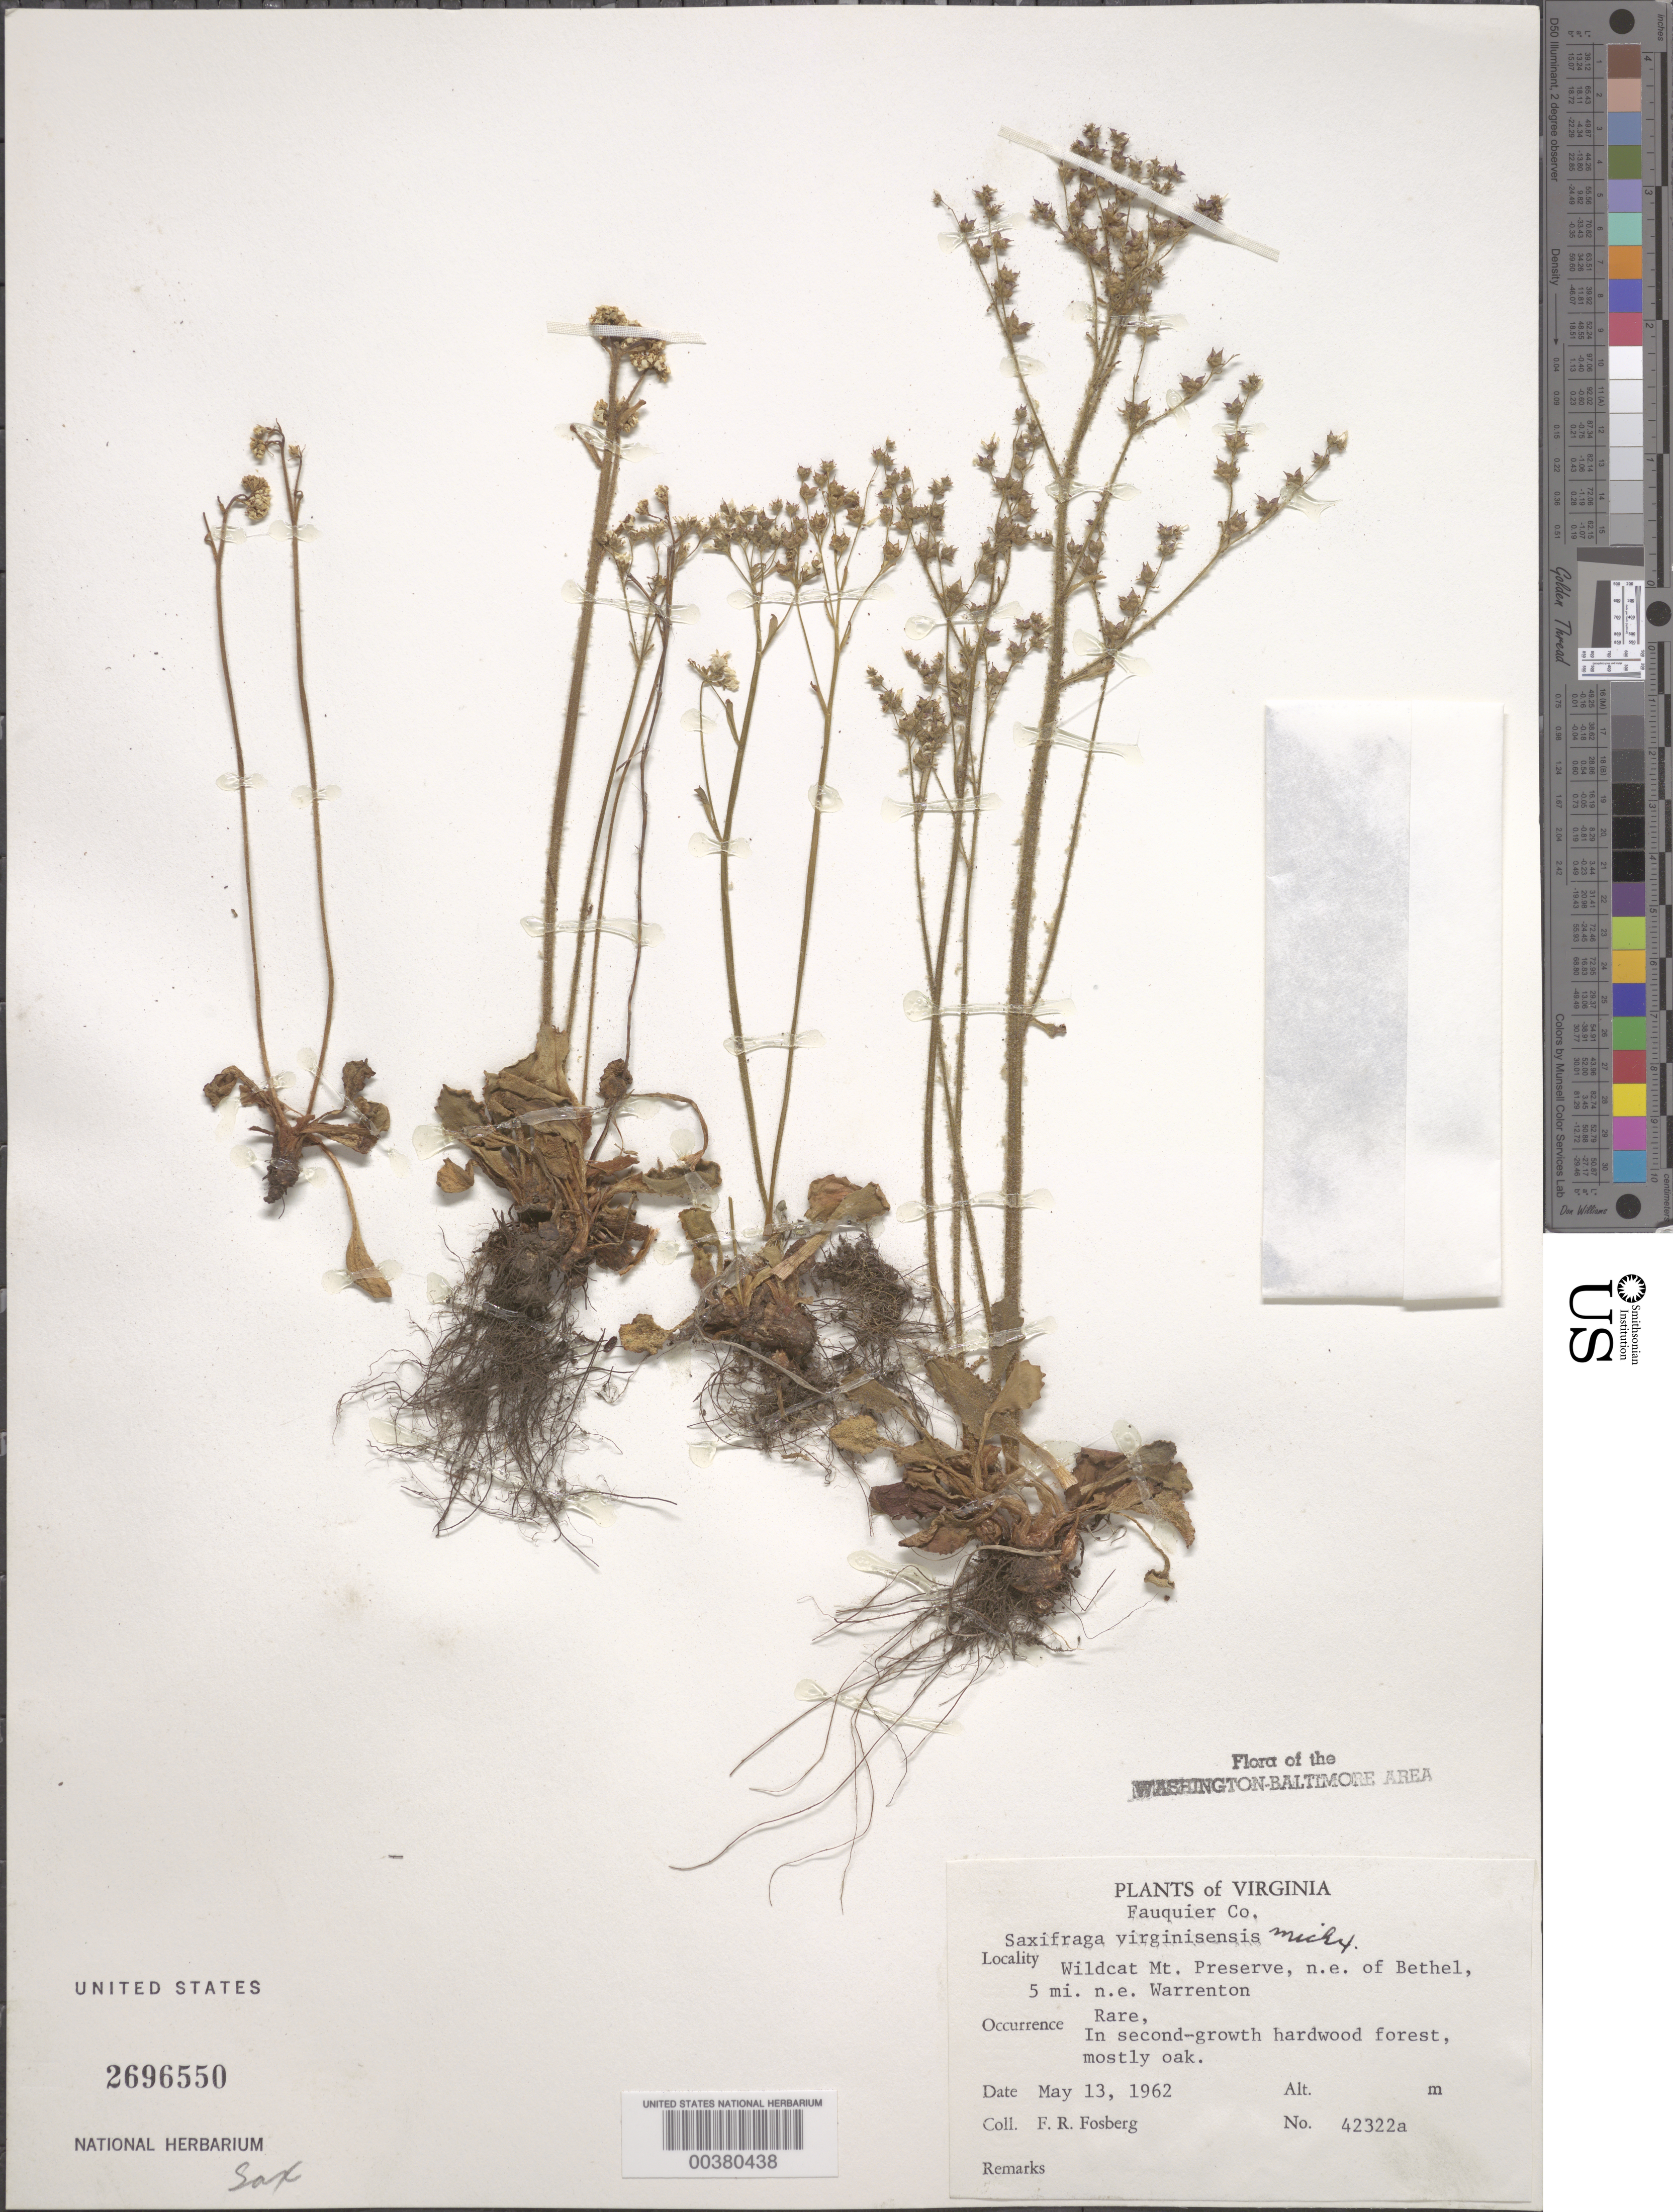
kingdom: Plantae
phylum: Tracheophyta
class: Magnoliopsida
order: Saxifragales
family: Saxifragaceae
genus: Micranthes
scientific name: Micranthes virginiensis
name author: (Michx.) Small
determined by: Strong, Mark T., (BOT), Smithsonian Institution - National Museum of Natural History (UNITED STATES)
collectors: F. R. Fosberg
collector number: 42322A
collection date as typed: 13 May 1962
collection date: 1962-05-13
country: United States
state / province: Virginia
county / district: Fauquier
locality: Wildcat Mountain Preserve, northeast of Bethel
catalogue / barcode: US 2696550